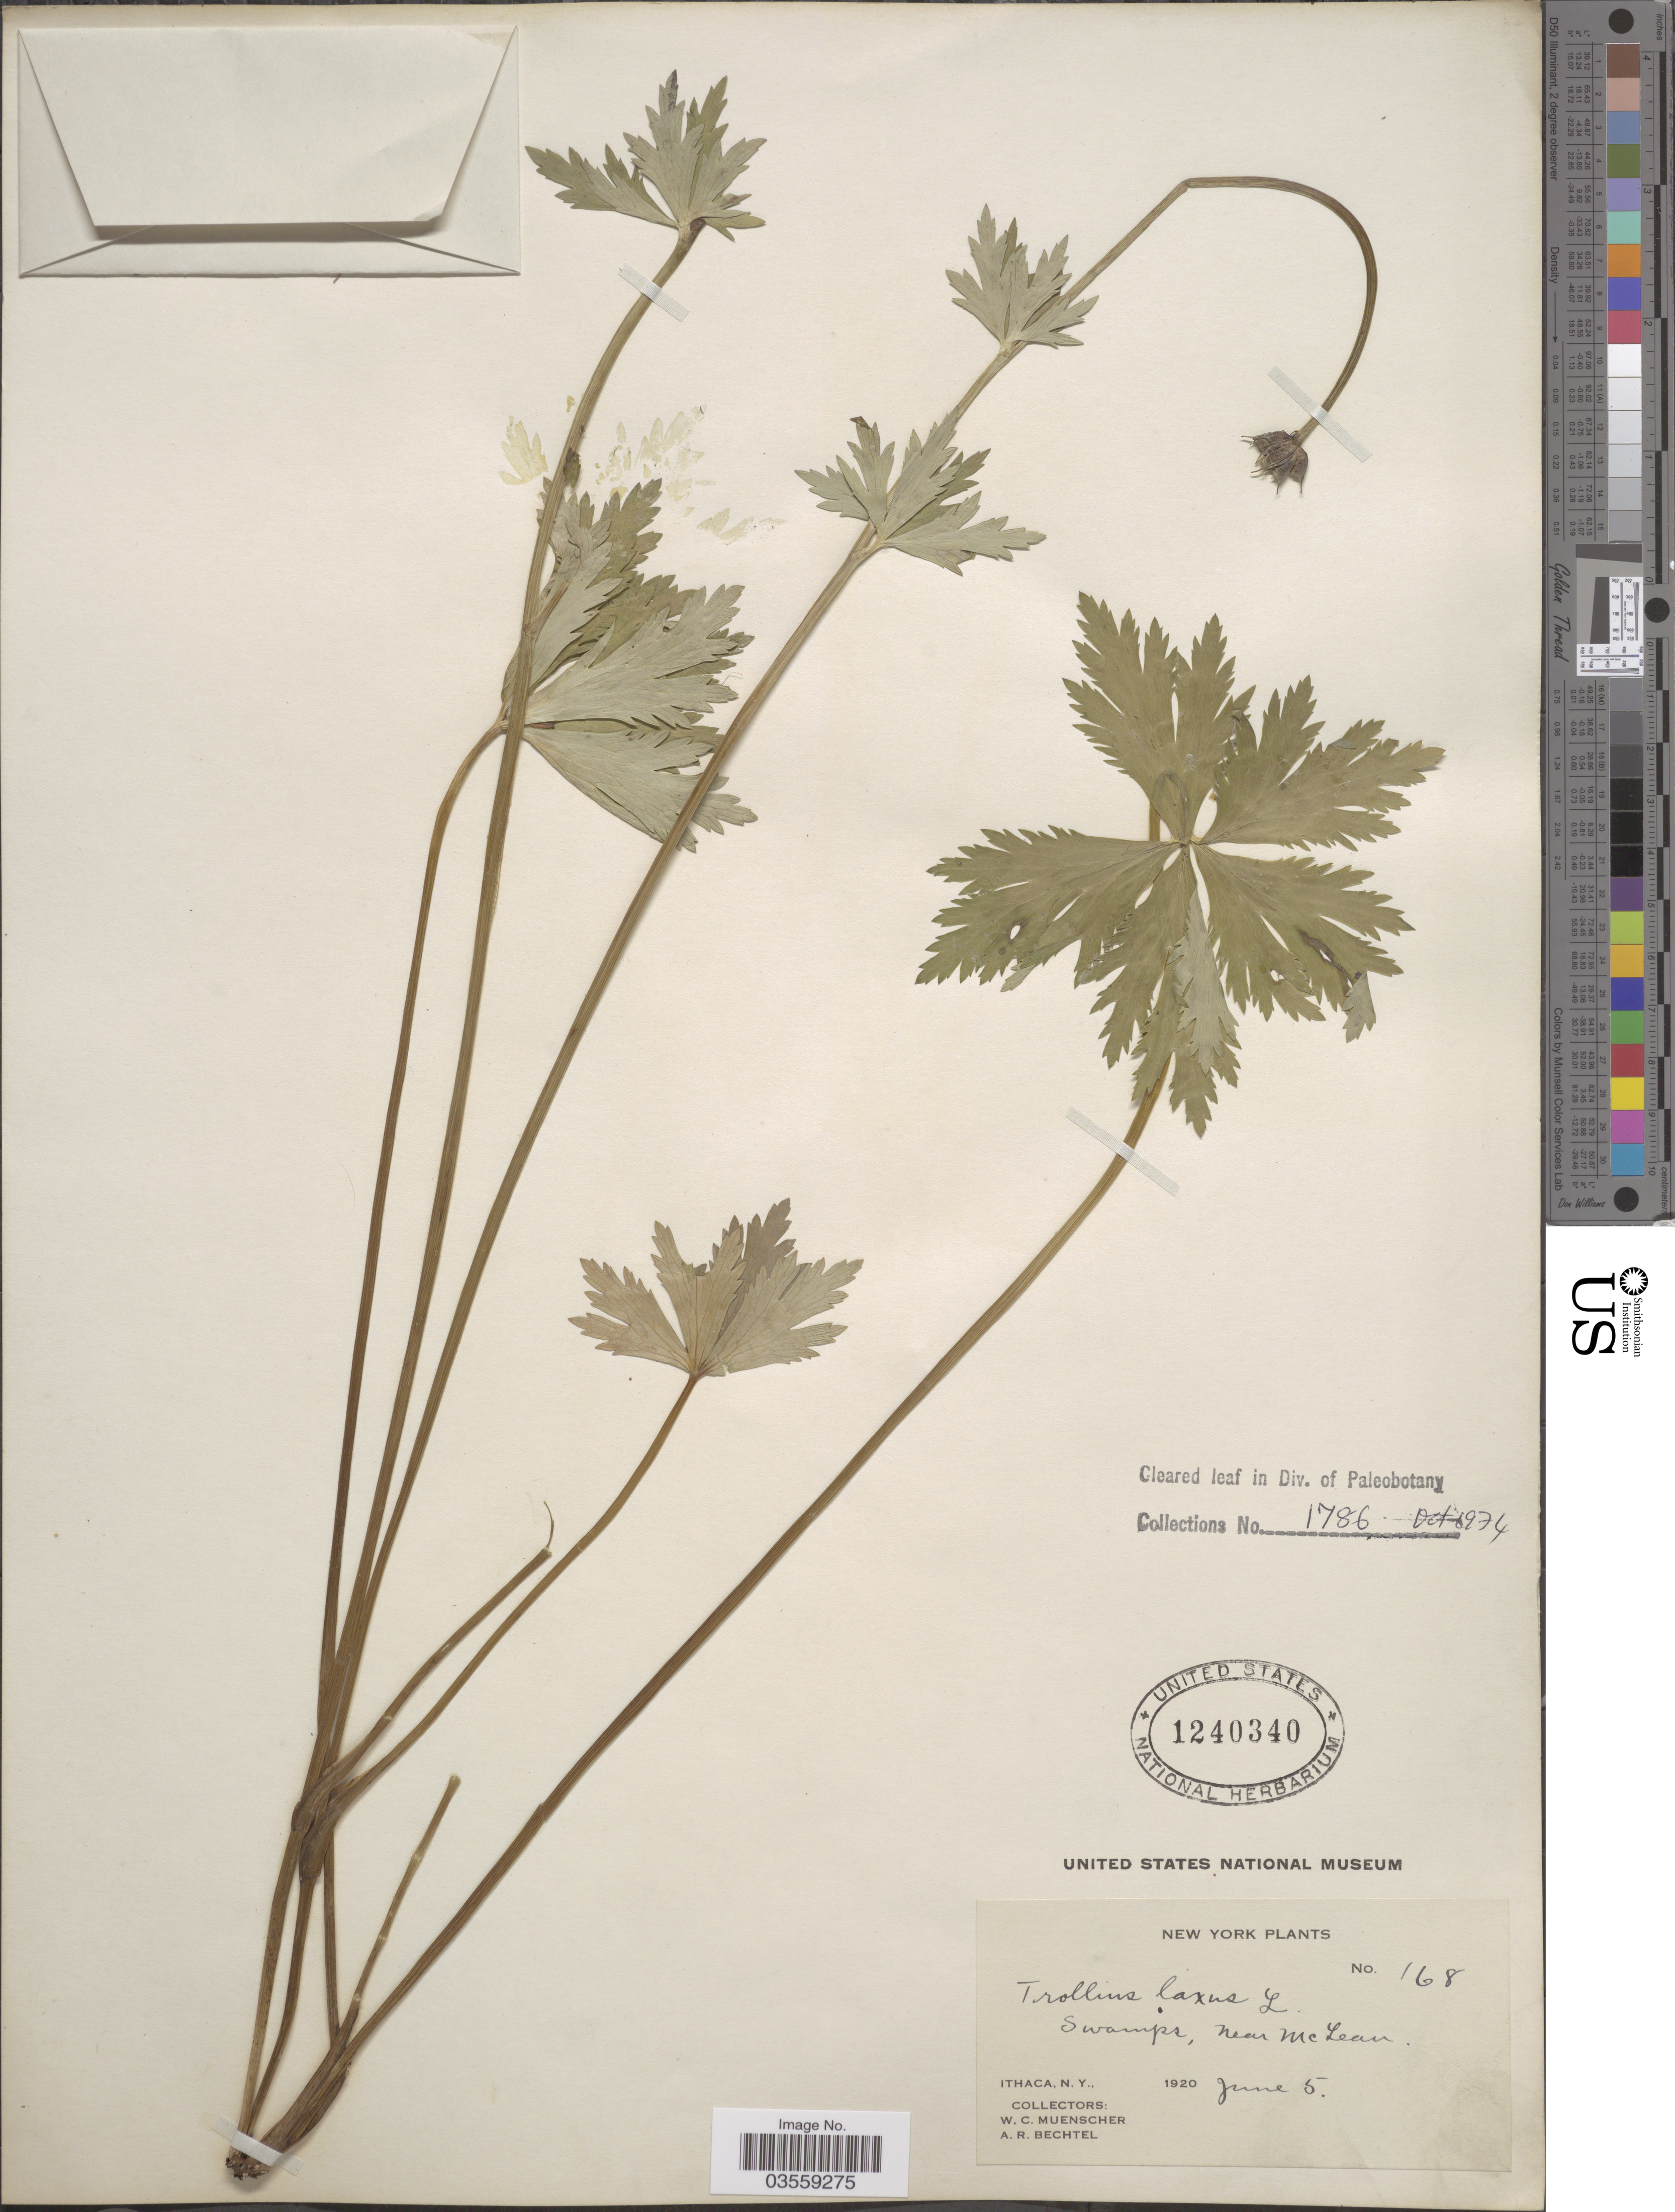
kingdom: Plantae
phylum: Tracheophyta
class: Magnoliopsida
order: Ranunculales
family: Ranunculaceae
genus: Trollius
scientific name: Trollius laxus var. laxus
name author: Salisb.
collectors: W. Muenscher & A. Bechtel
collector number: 168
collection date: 1920-06-05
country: United States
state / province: New York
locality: Swamps, near McLean. Ithaca.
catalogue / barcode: US 1240340